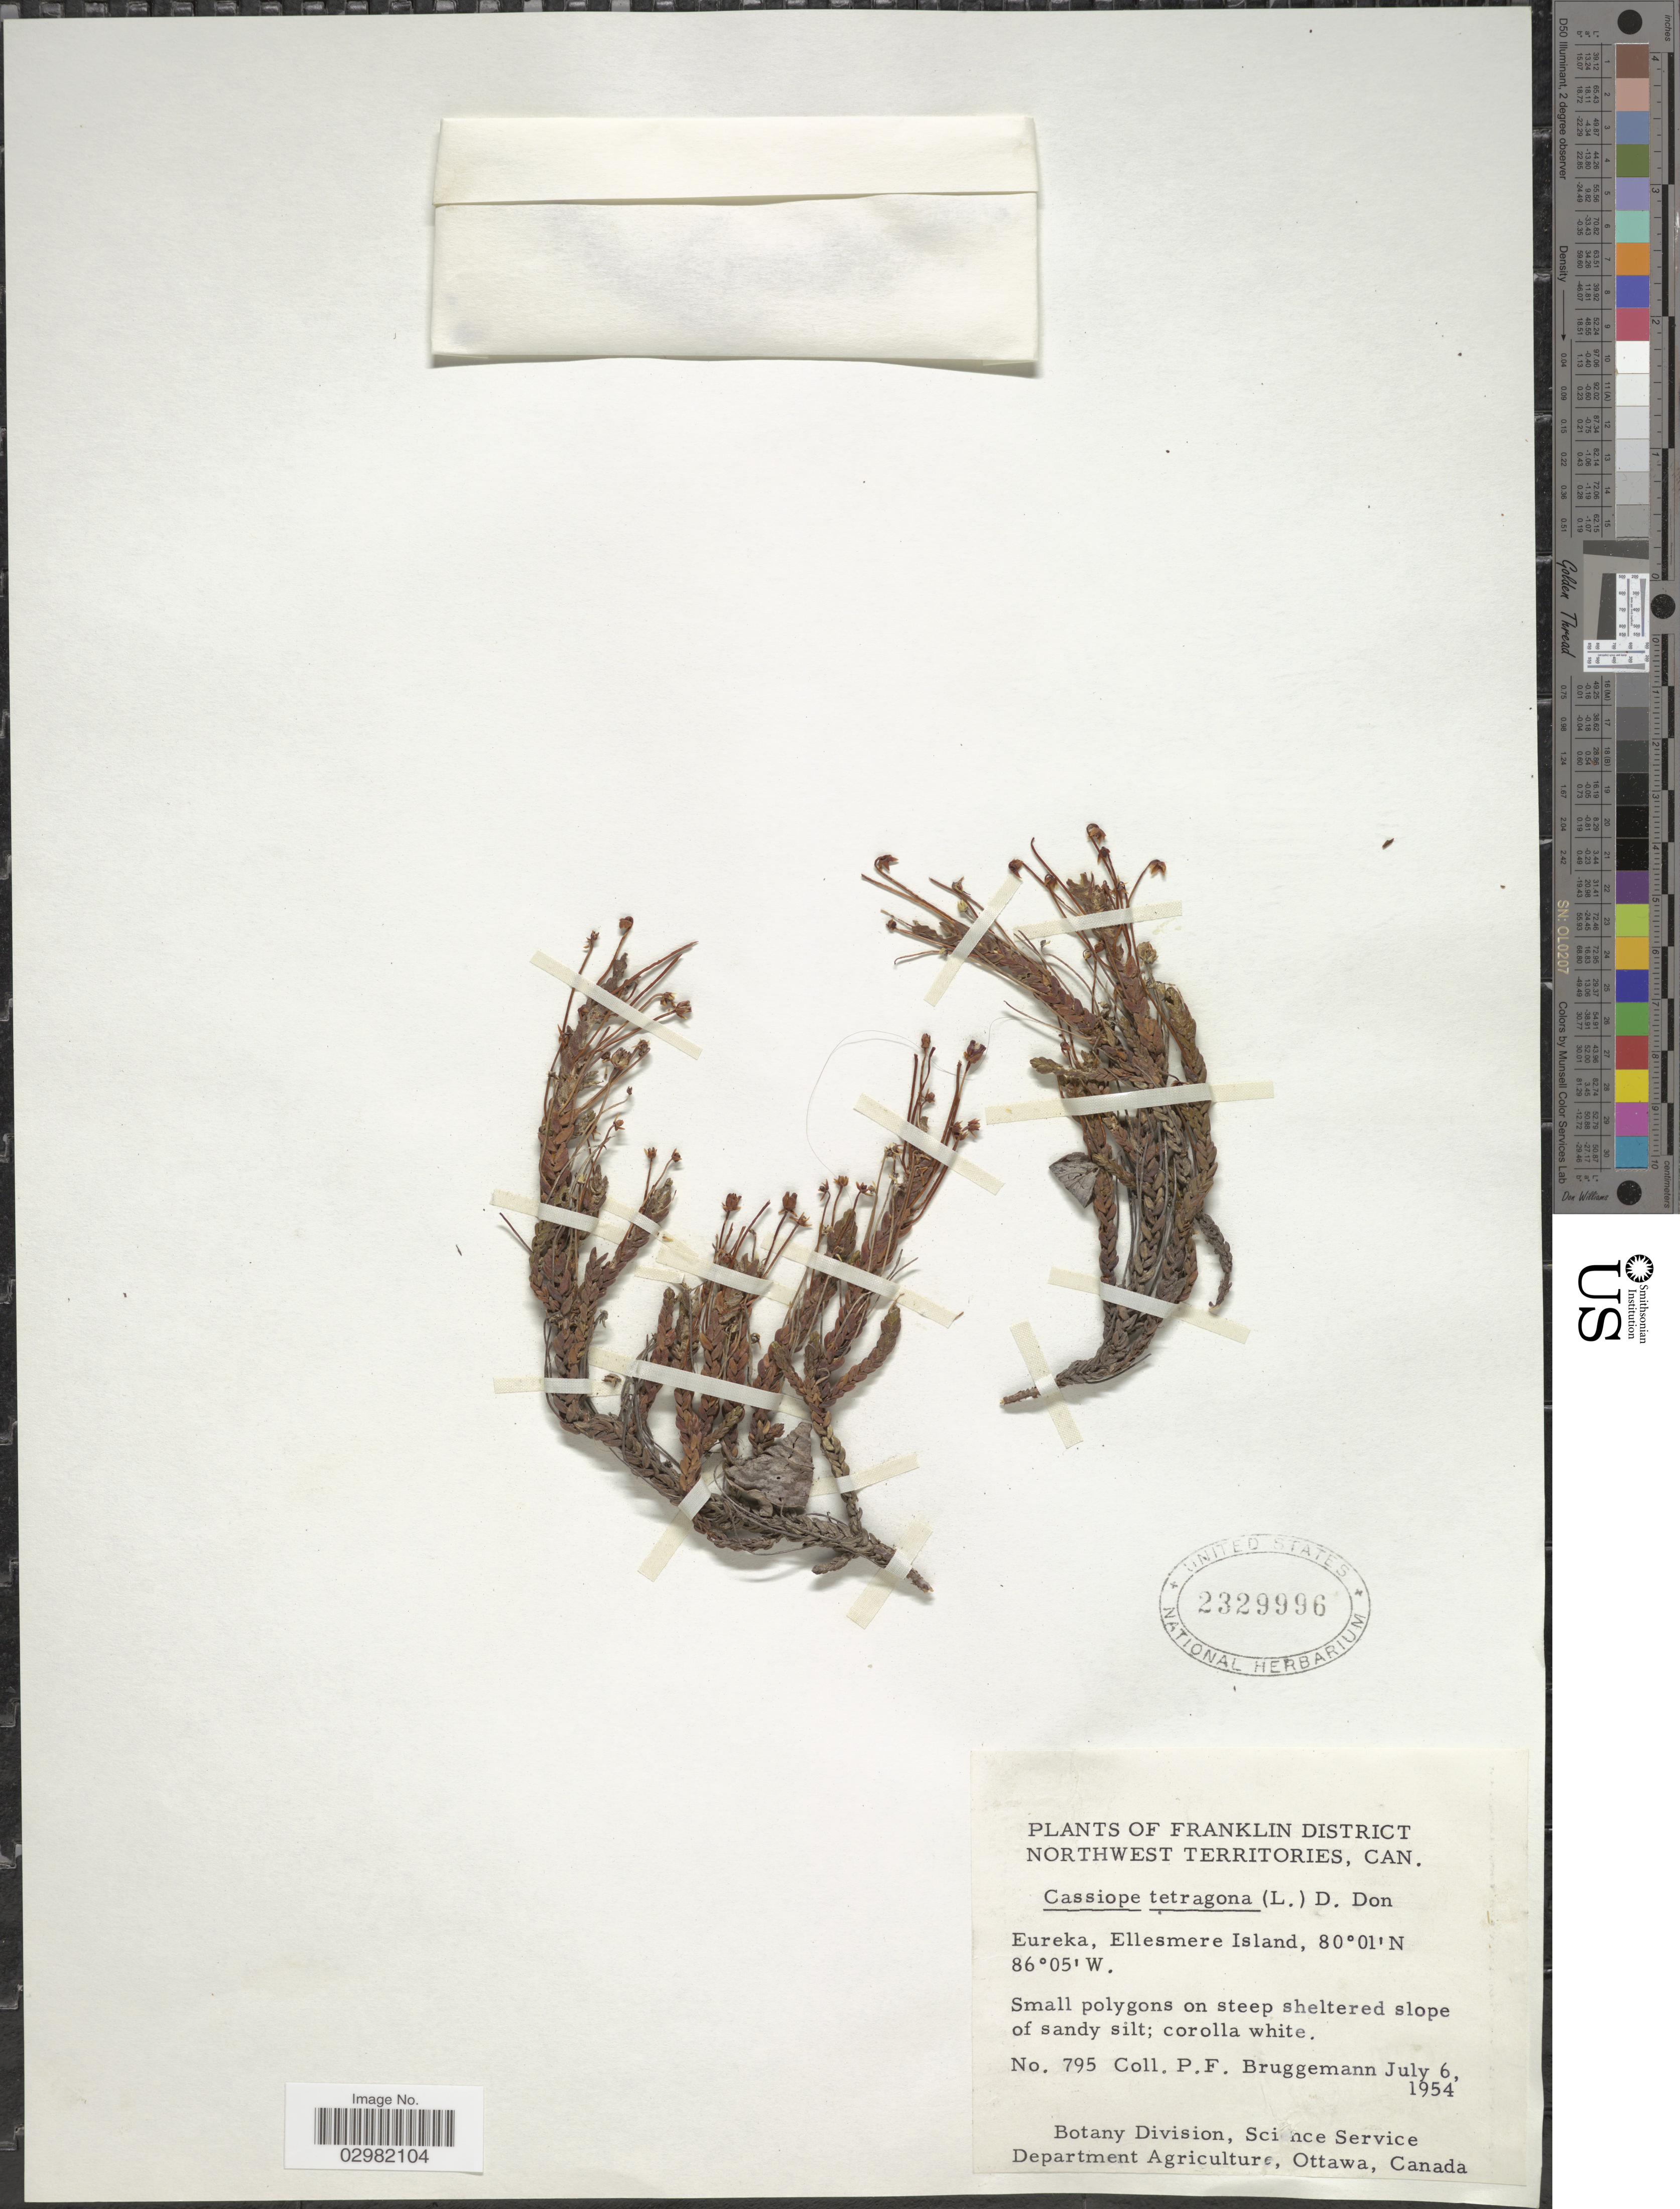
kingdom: Plantae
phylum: Tracheophyta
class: Magnoliopsida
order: Ericales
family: Ericaceae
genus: Cassiope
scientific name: Cassiope tetragona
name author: (L.) D. Don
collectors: P. Bruggemann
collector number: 795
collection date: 1954-07-06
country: Canada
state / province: Northwest Territories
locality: Franklin District. Eureka, Ellesmere Island.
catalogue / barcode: US 2329996